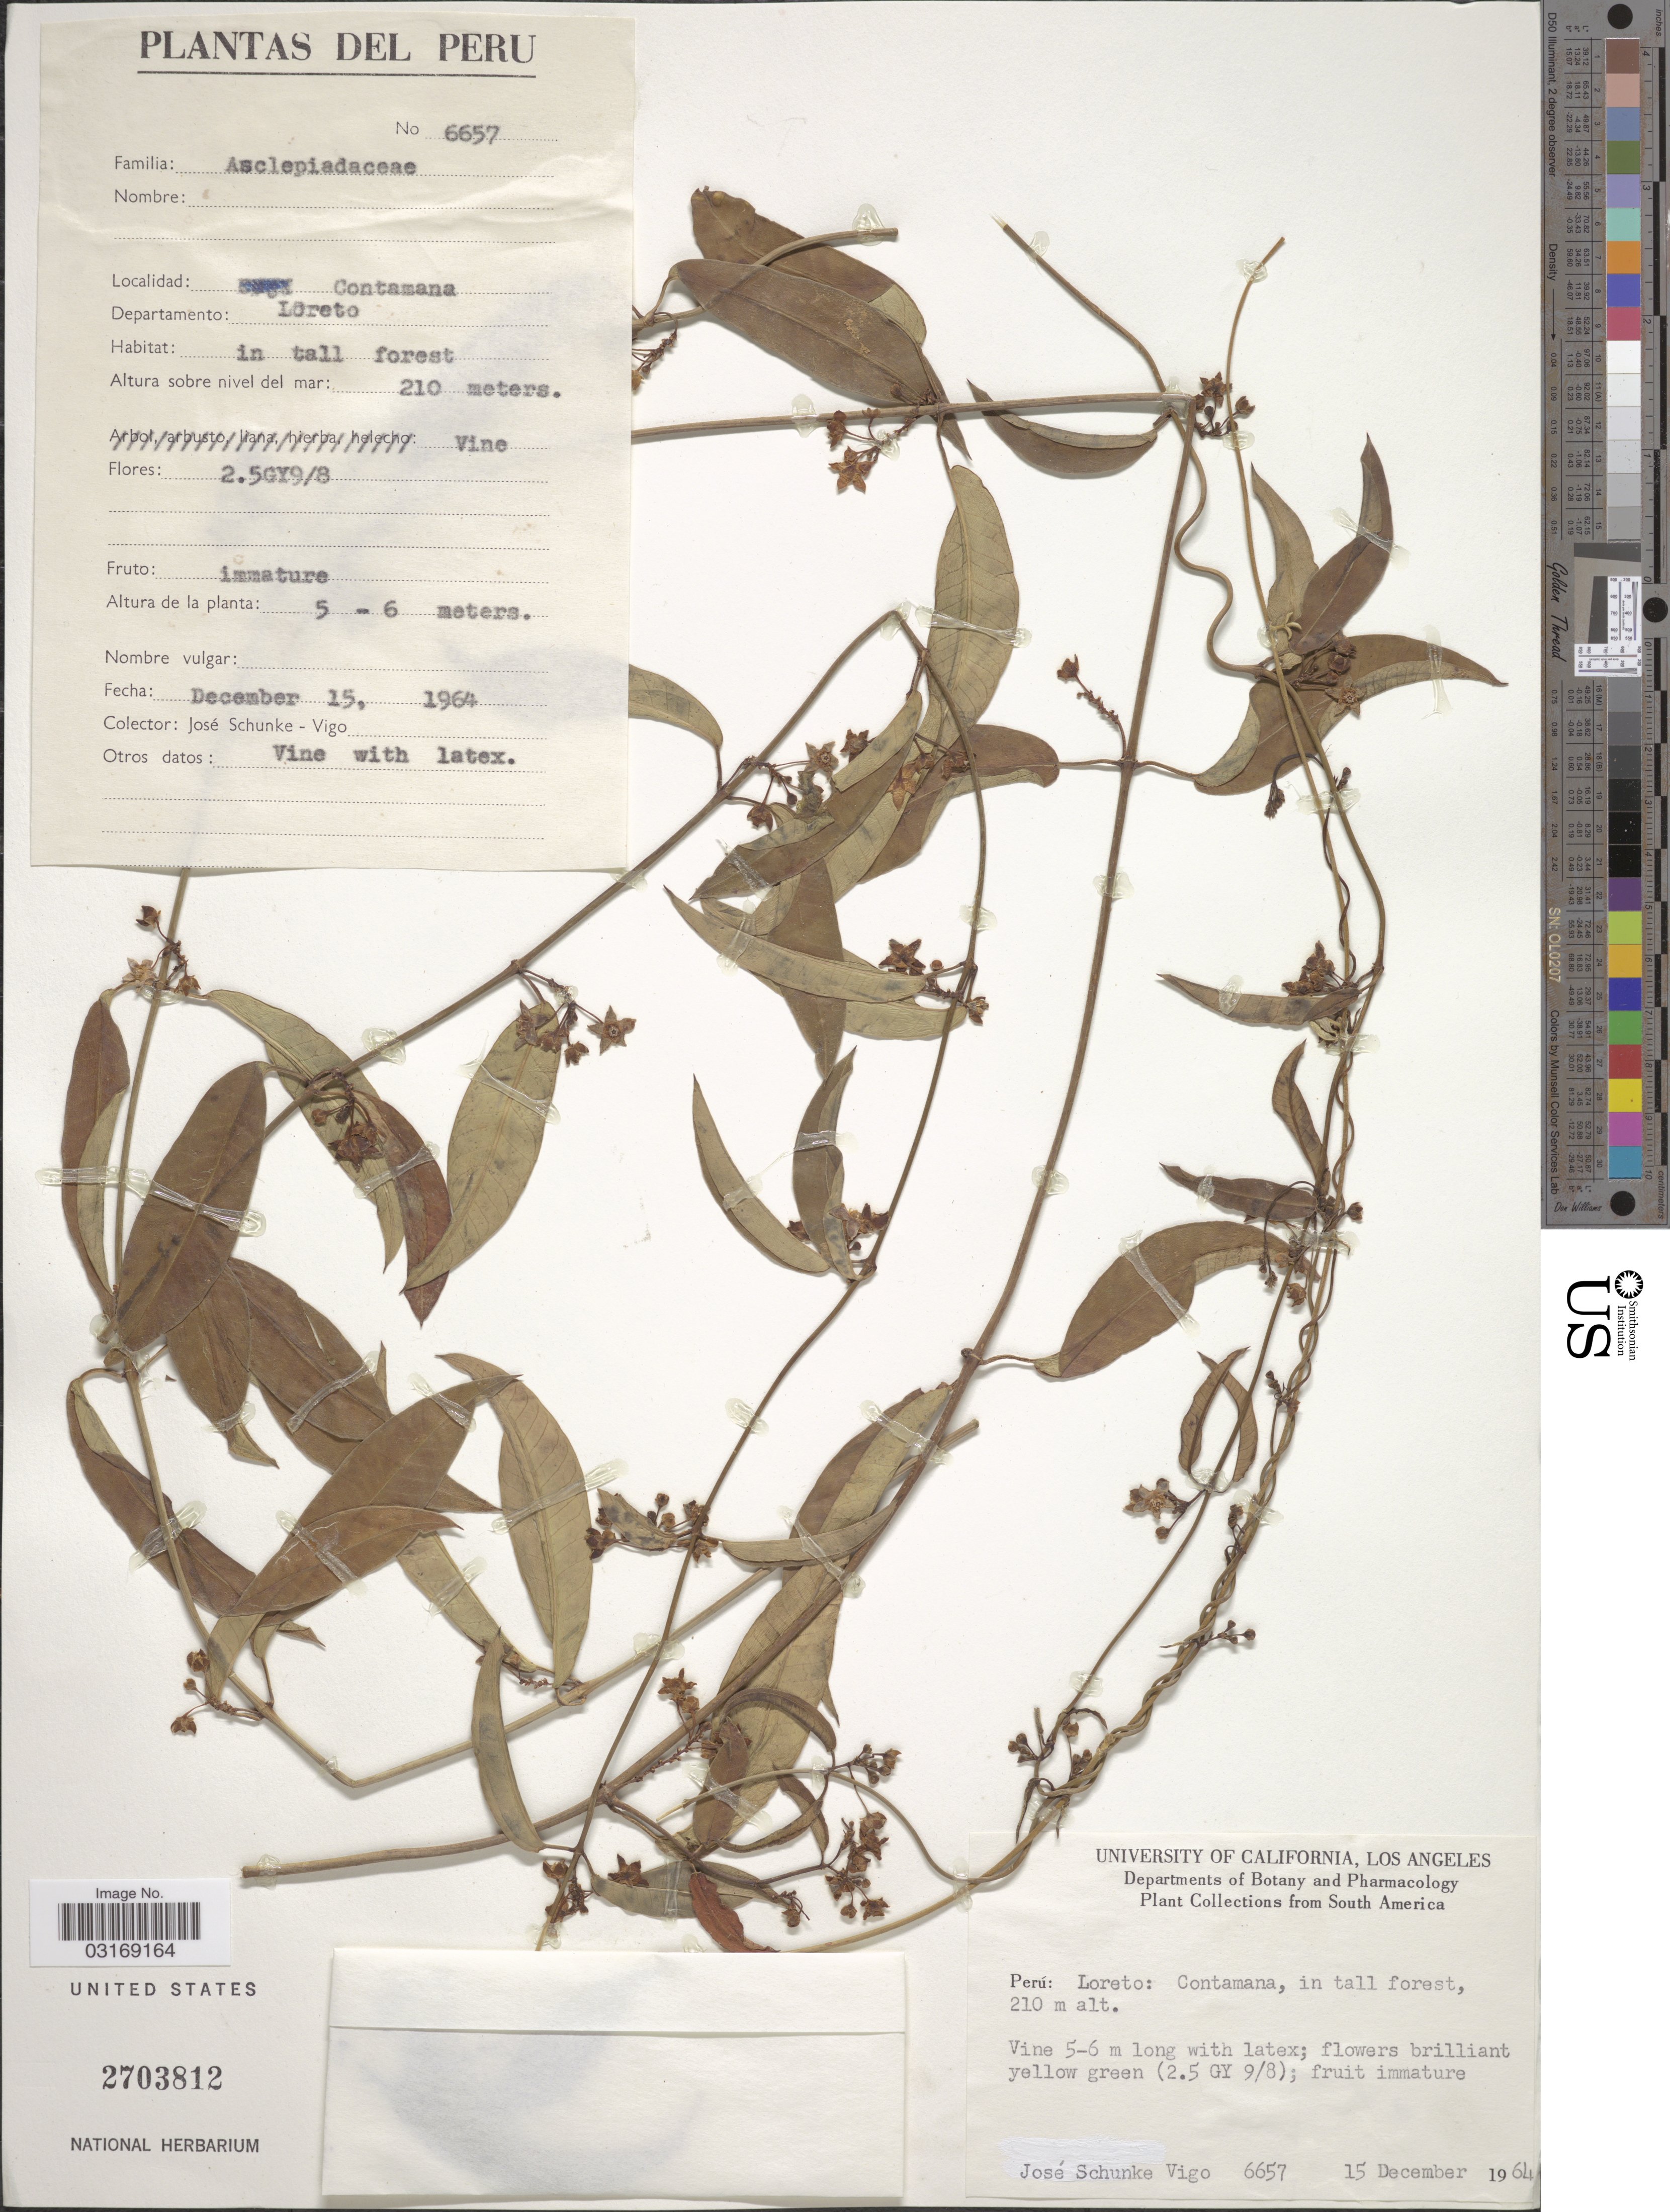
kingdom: Plantae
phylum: Tracheophyta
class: Magnoliopsida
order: Gentianales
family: Apocynaceae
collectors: J. Schunke Vigo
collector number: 6657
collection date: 1964-12-15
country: Peru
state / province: Loreto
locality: Contamana. Departamento Loreto.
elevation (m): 210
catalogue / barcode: US 2703812